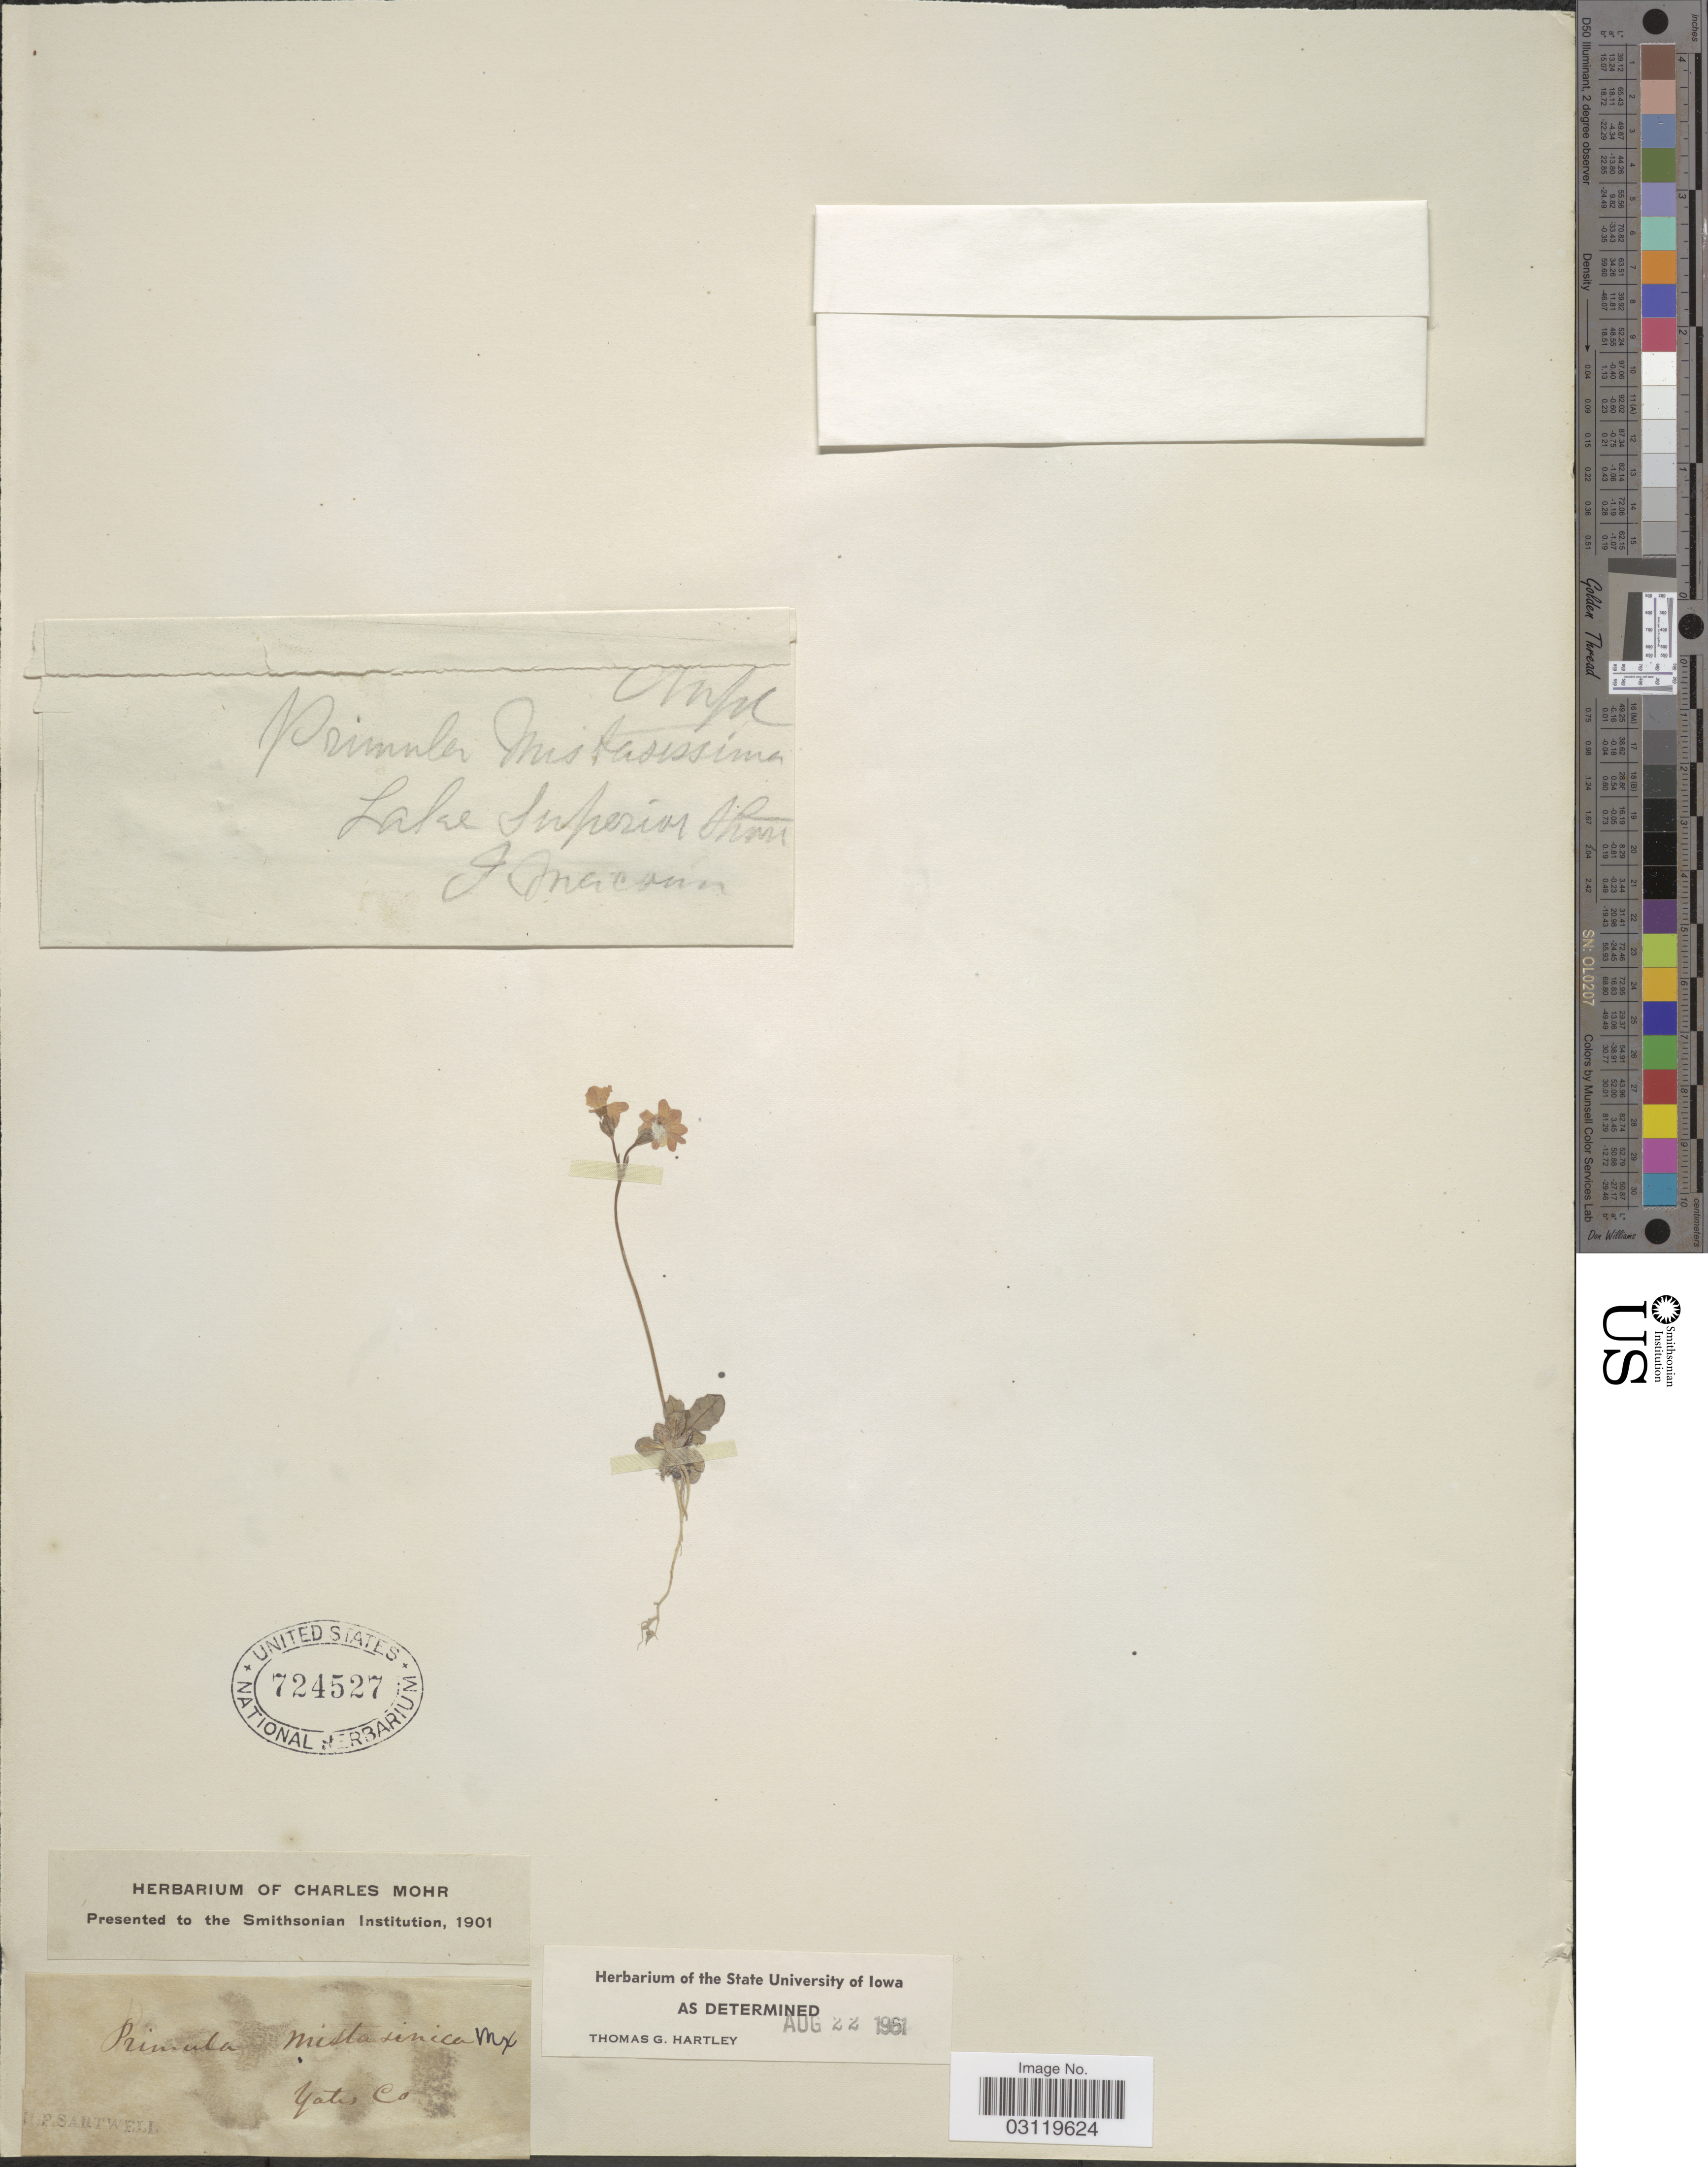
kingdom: Plantae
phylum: Tracheophyta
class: Magnoliopsida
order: Ericales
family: Primulaceae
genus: Primula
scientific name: Primula mistassinica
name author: Michx.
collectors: H. P. Sartwell & J. Macoun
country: United States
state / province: New York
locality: Yates Co. Lake Superior Shore. [2 labels, locality mixed]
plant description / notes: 2 elements on sheet (one in packet), with 2 distinct labels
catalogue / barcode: US 724527